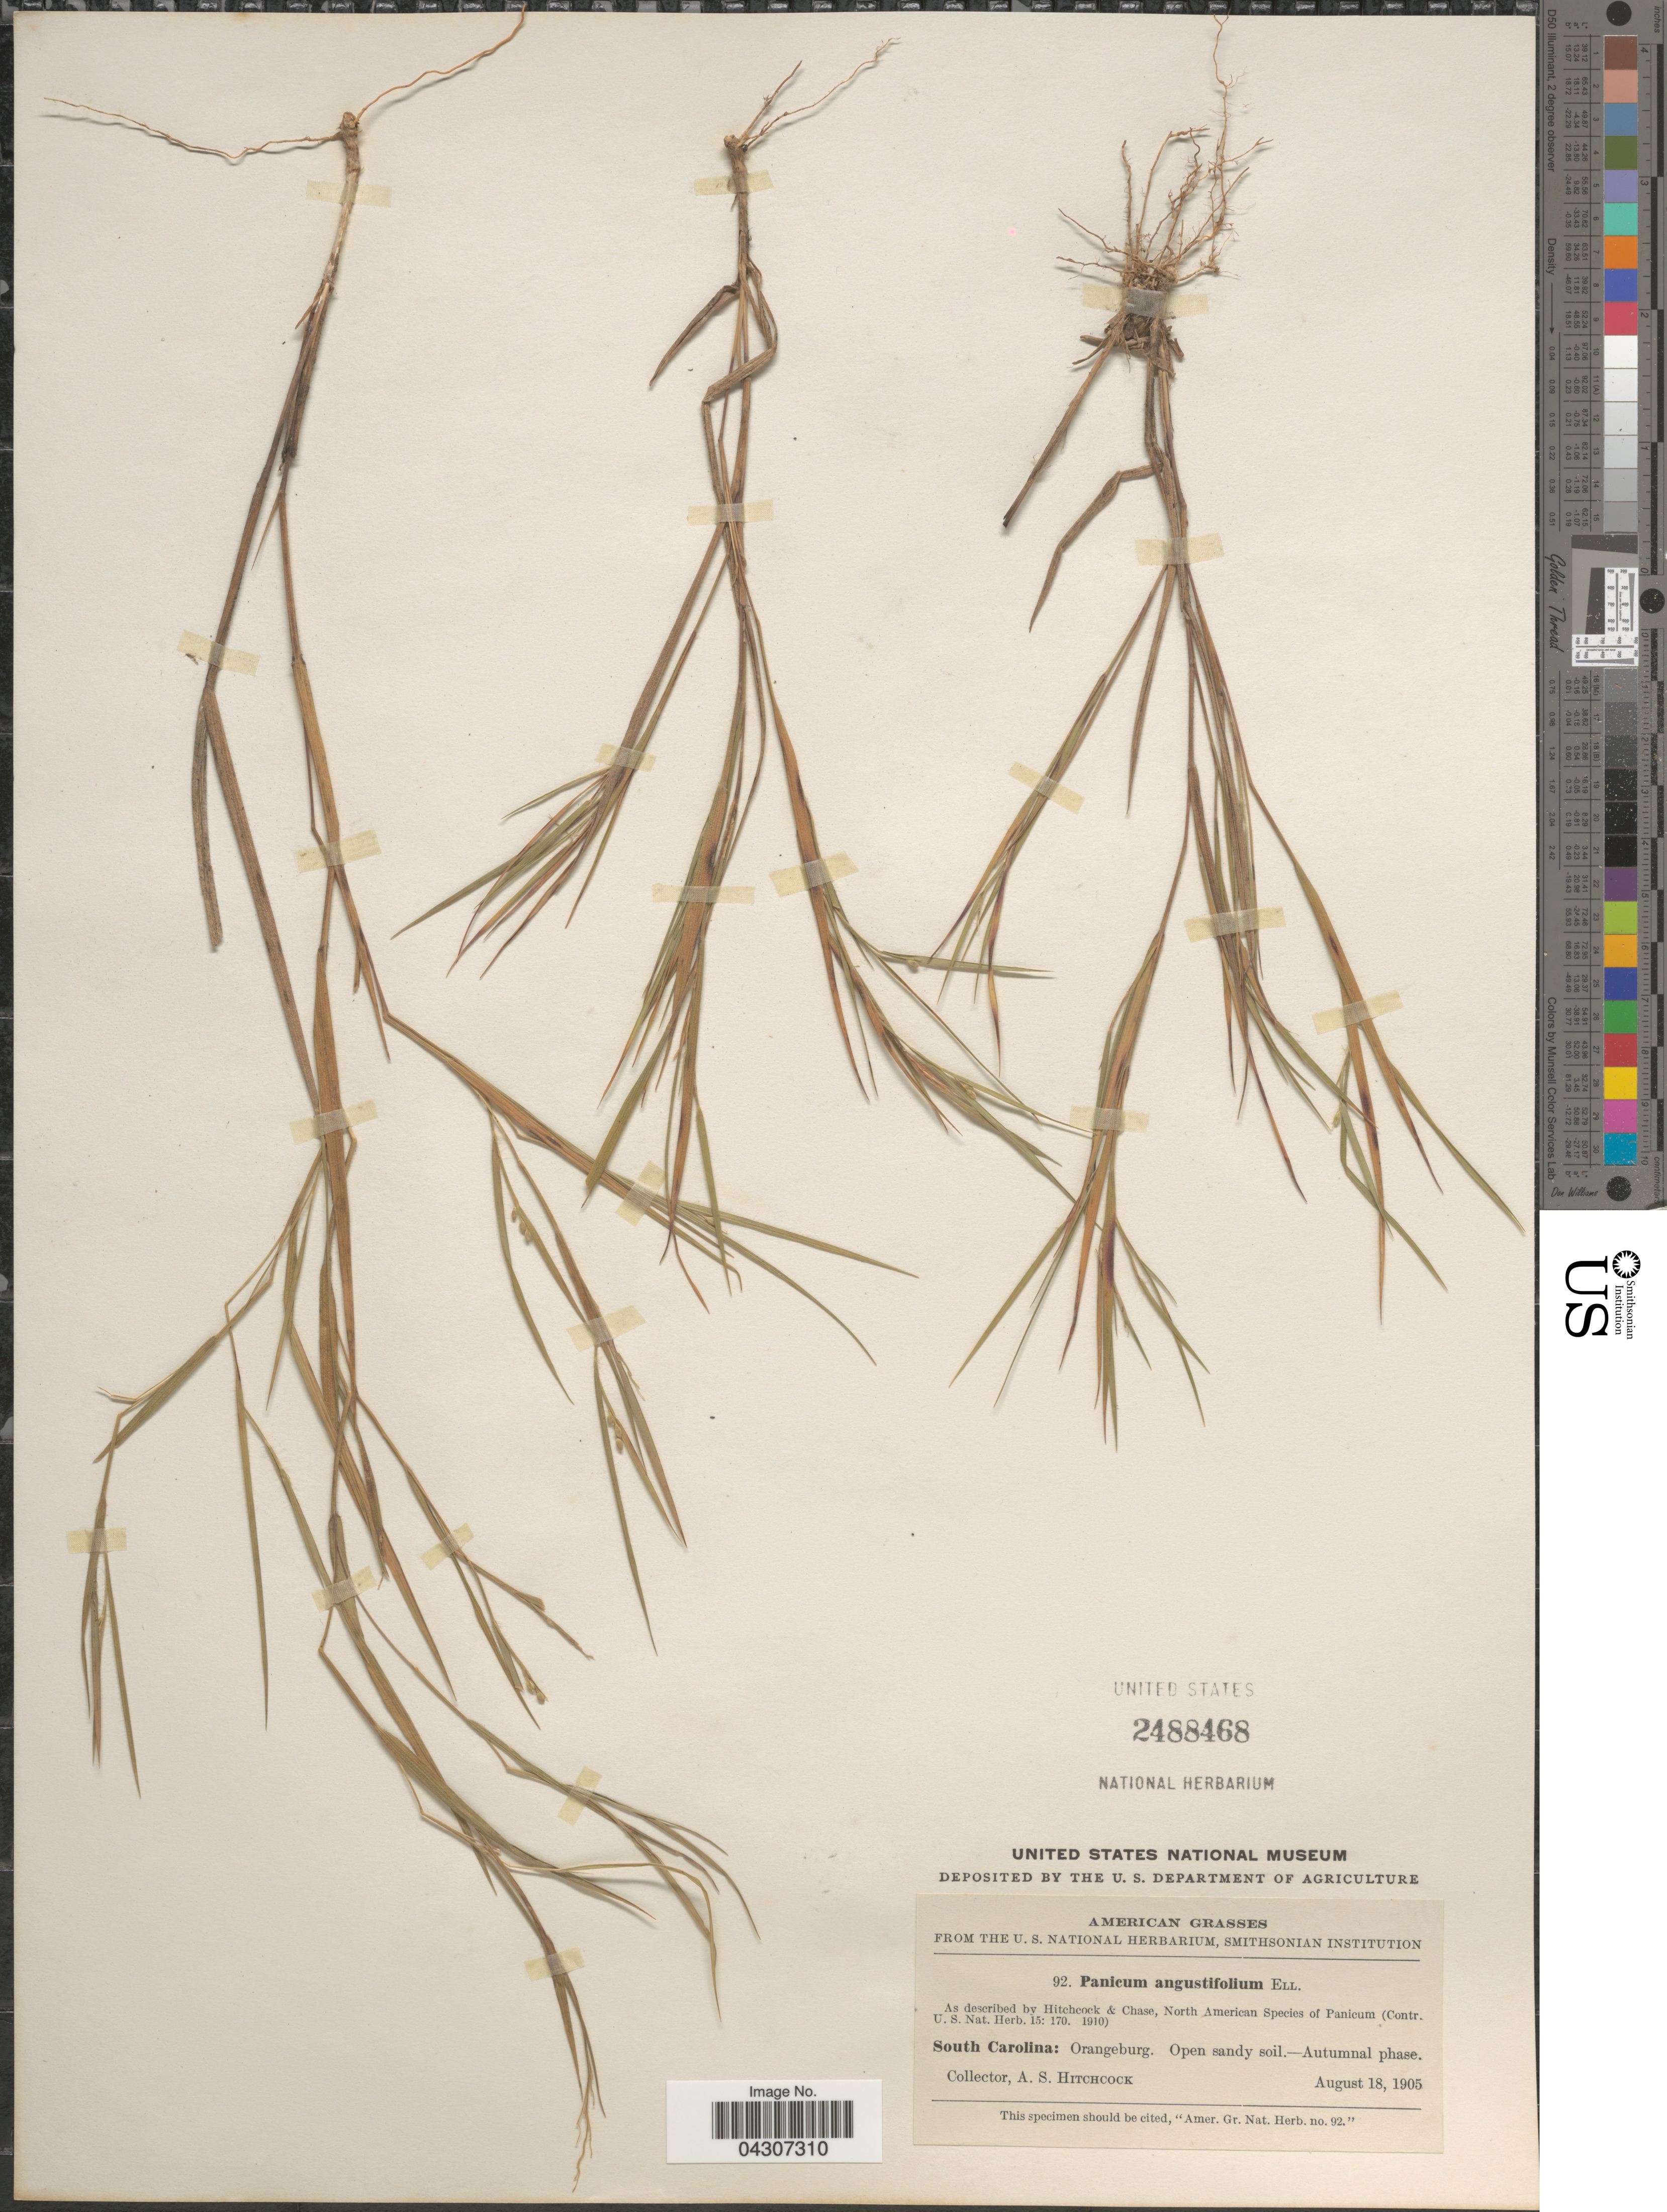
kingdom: Plantae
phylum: Tracheophyta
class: Liliopsida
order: Poales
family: Poaceae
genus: Dichanthelium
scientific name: Dichanthelium aciculare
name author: (Desv. ex Poir.) Gould & C.A. Clark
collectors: A. S. Hitchcock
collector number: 92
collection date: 1905-08-18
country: United States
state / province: South Carolina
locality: Orangeburg.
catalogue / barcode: US 2488468